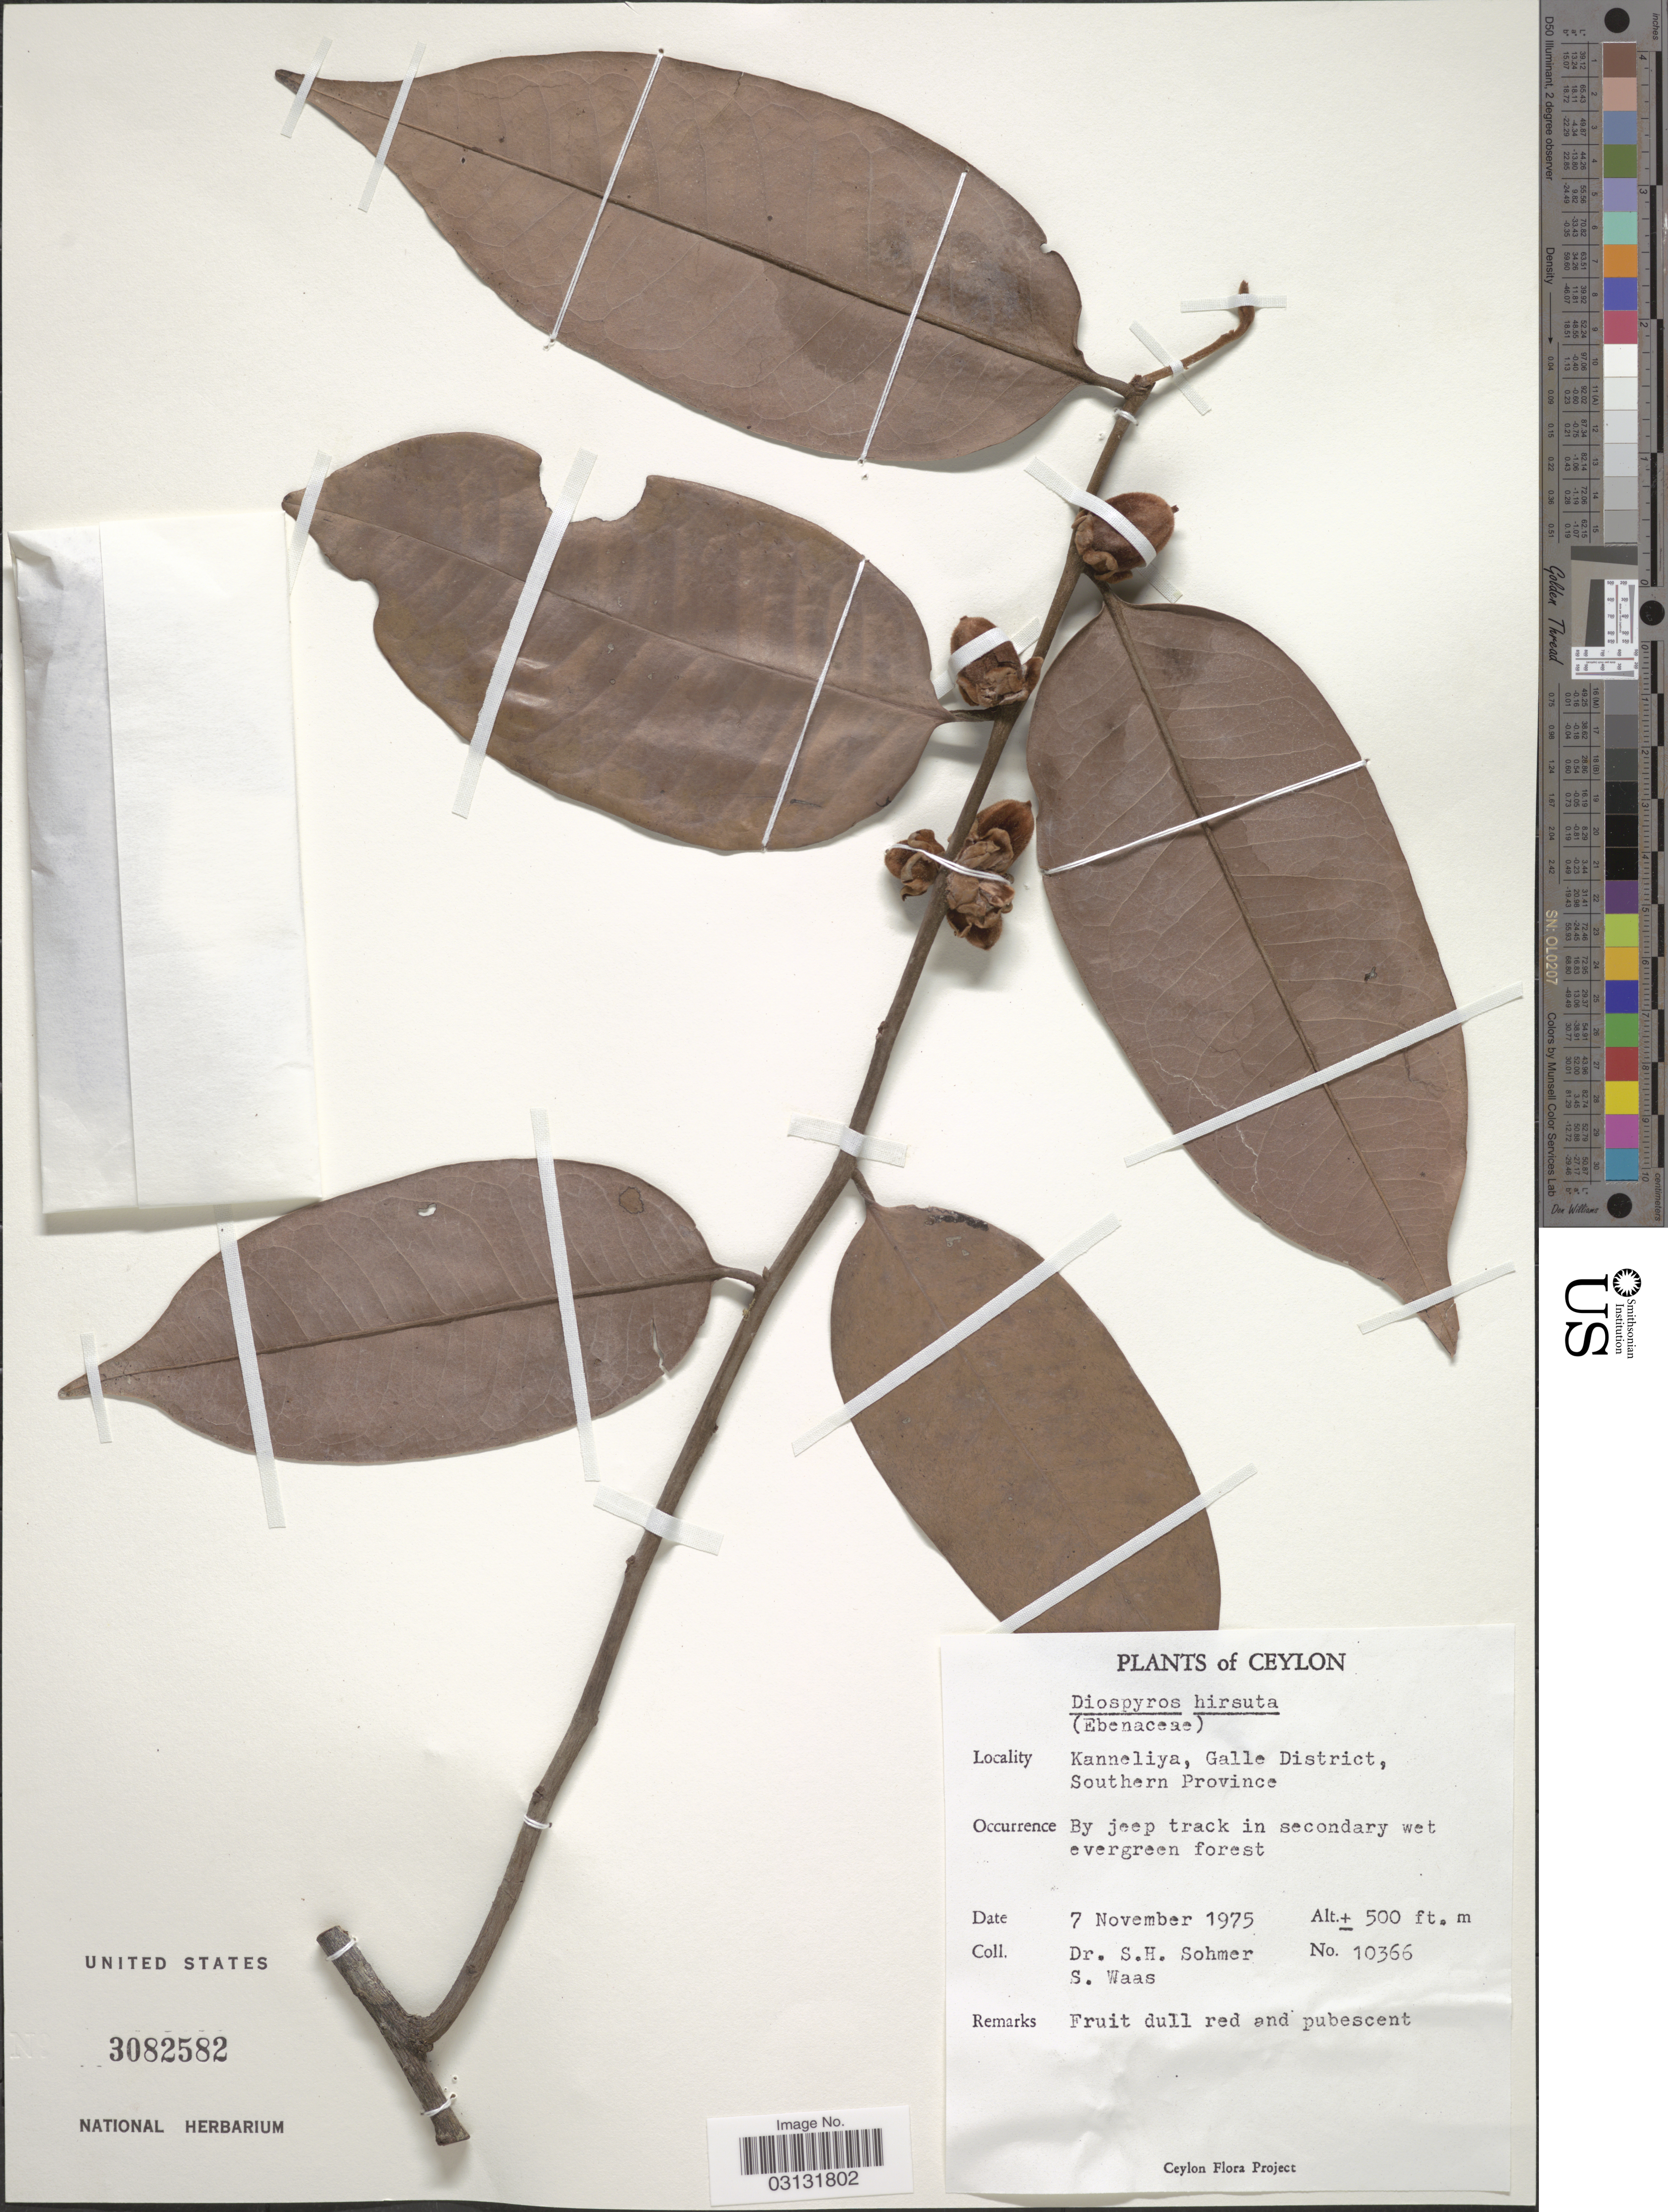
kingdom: Plantae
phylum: Tracheophyta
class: Magnoliopsida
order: Ericales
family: Ebenaceae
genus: Diospyros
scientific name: Diospyros hirsuta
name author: L. f.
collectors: S. H. Sohmer & S. Waas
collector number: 10366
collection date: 1975-11-07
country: Sri Lanka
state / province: Southern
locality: Ceylon. Kanneliya, Galle District, Southern Province.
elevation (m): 152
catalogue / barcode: US 3082582